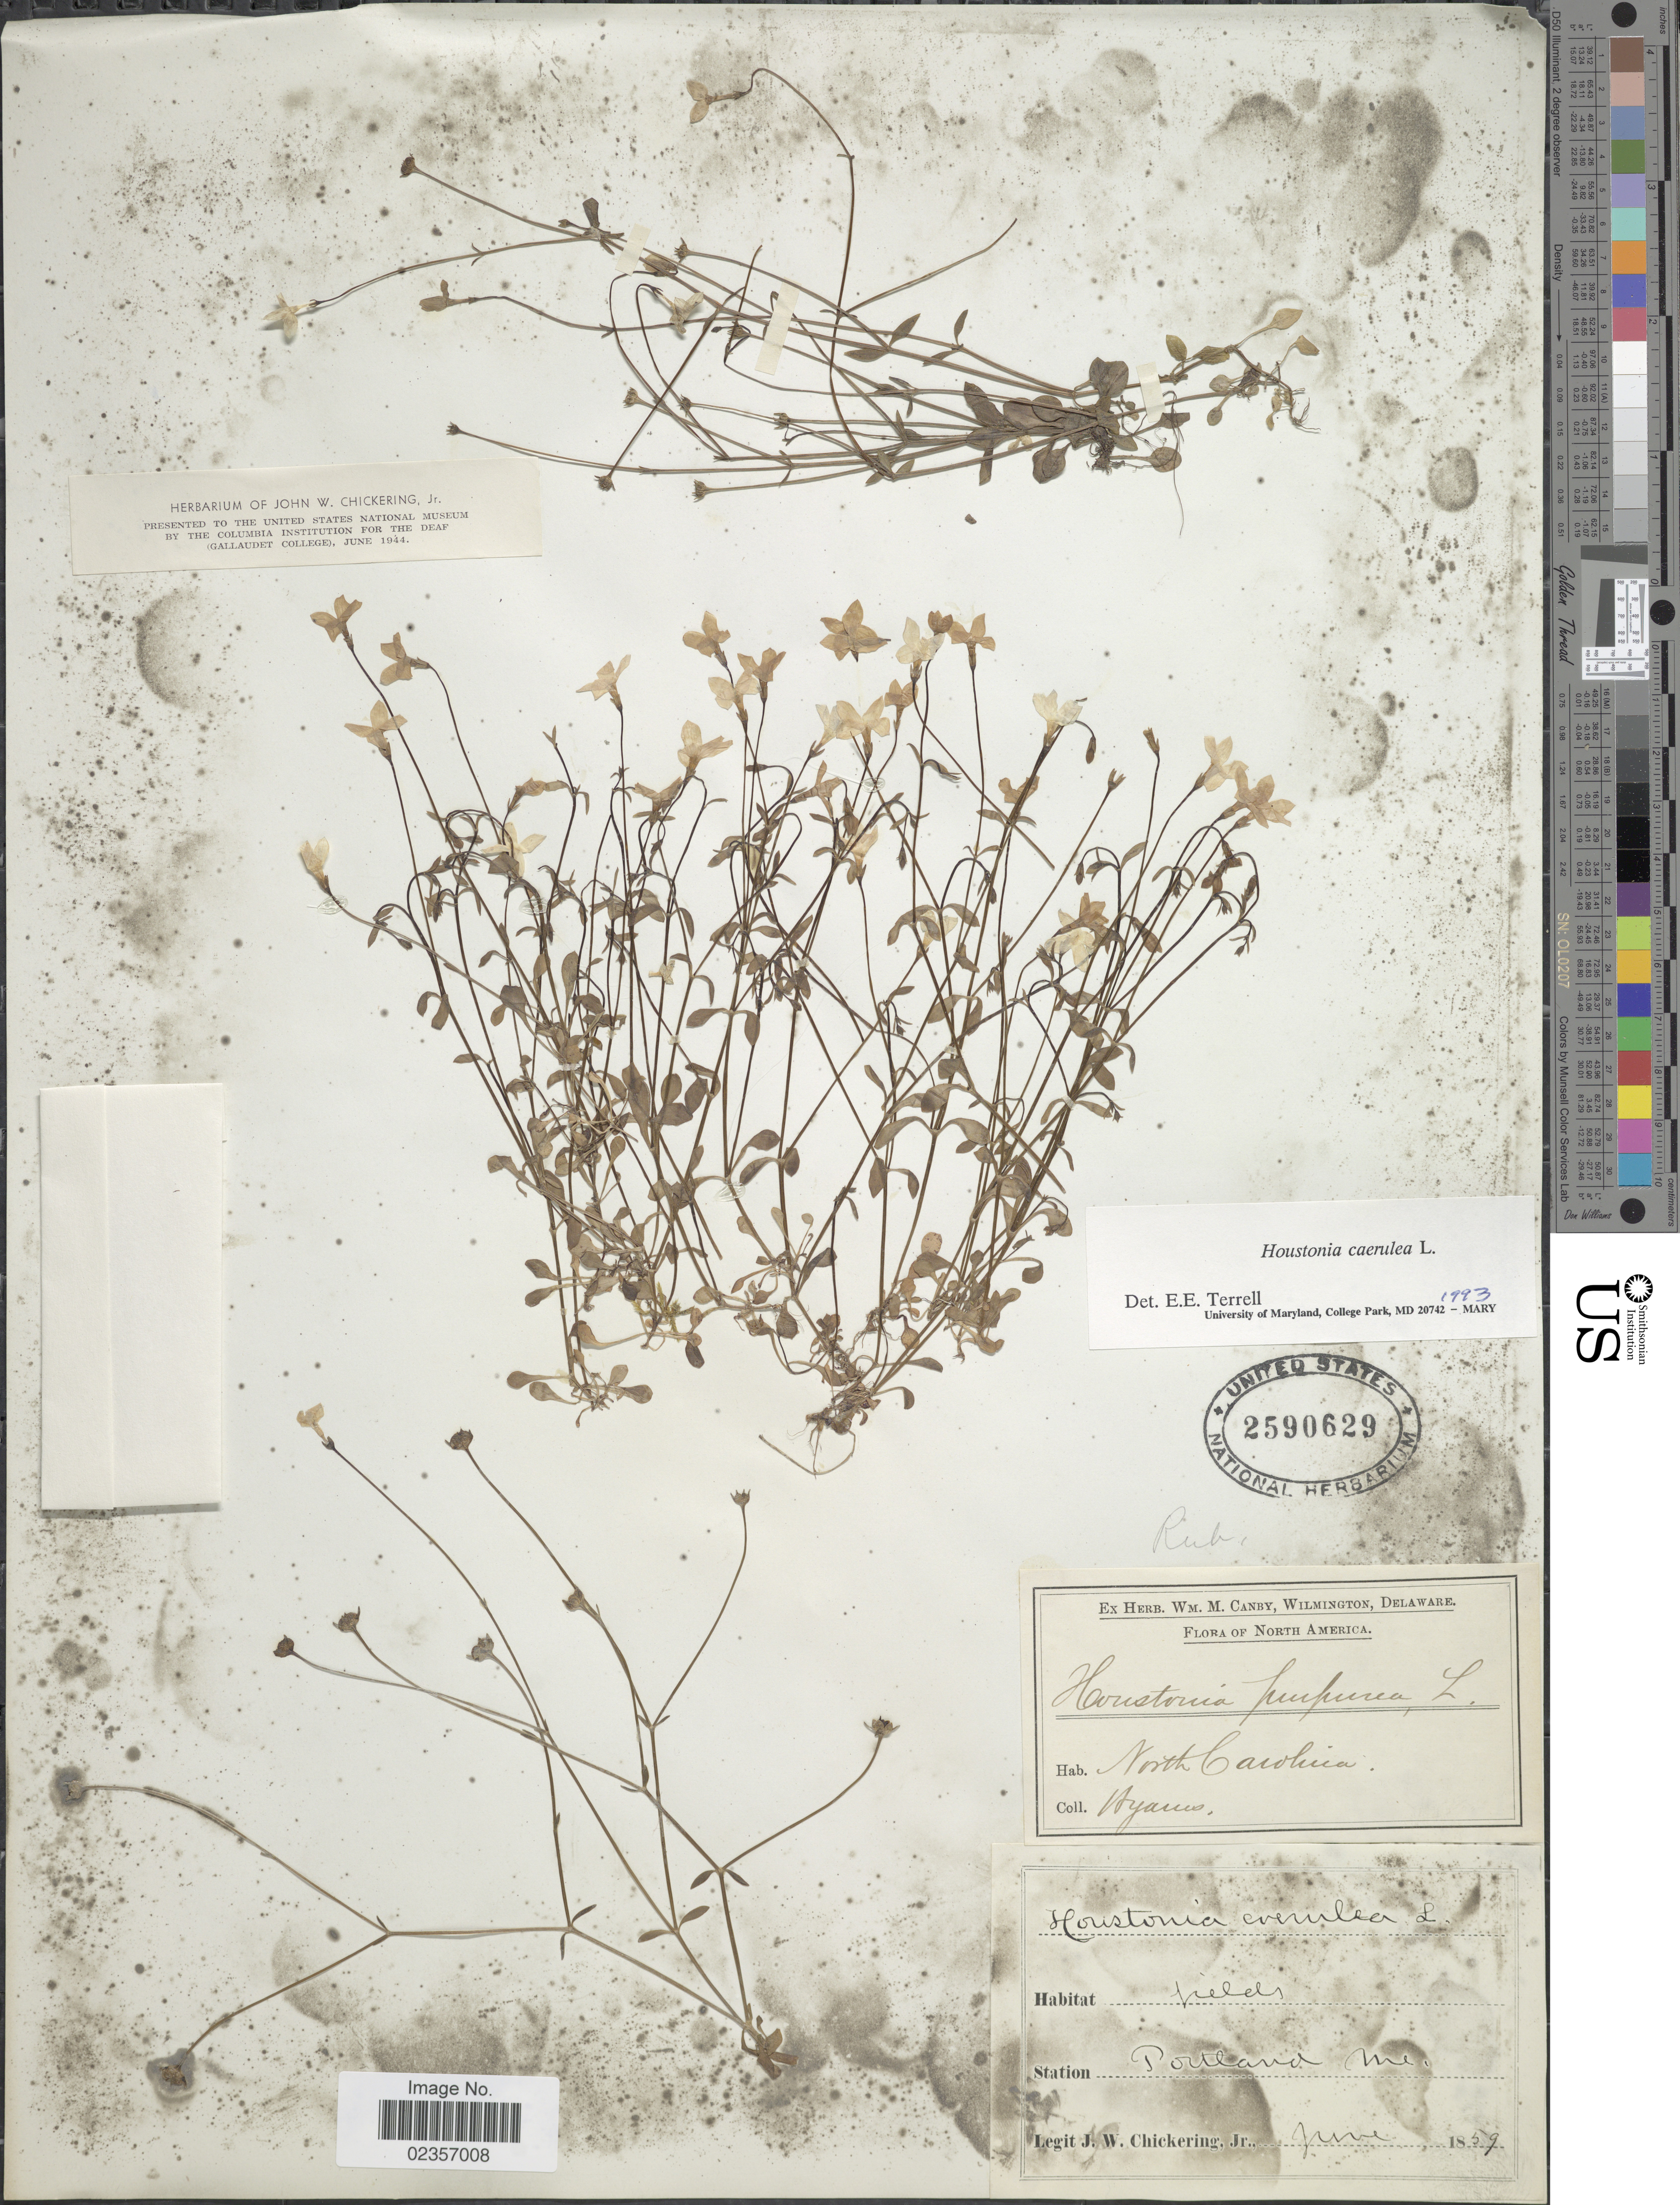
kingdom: Plantae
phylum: Tracheophyta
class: Magnoliopsida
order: Gentianales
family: Rubiaceae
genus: Houstonia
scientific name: Houstonia caerulea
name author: L.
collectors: -. Hyams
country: United States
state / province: North Carolina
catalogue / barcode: US 2590629-2